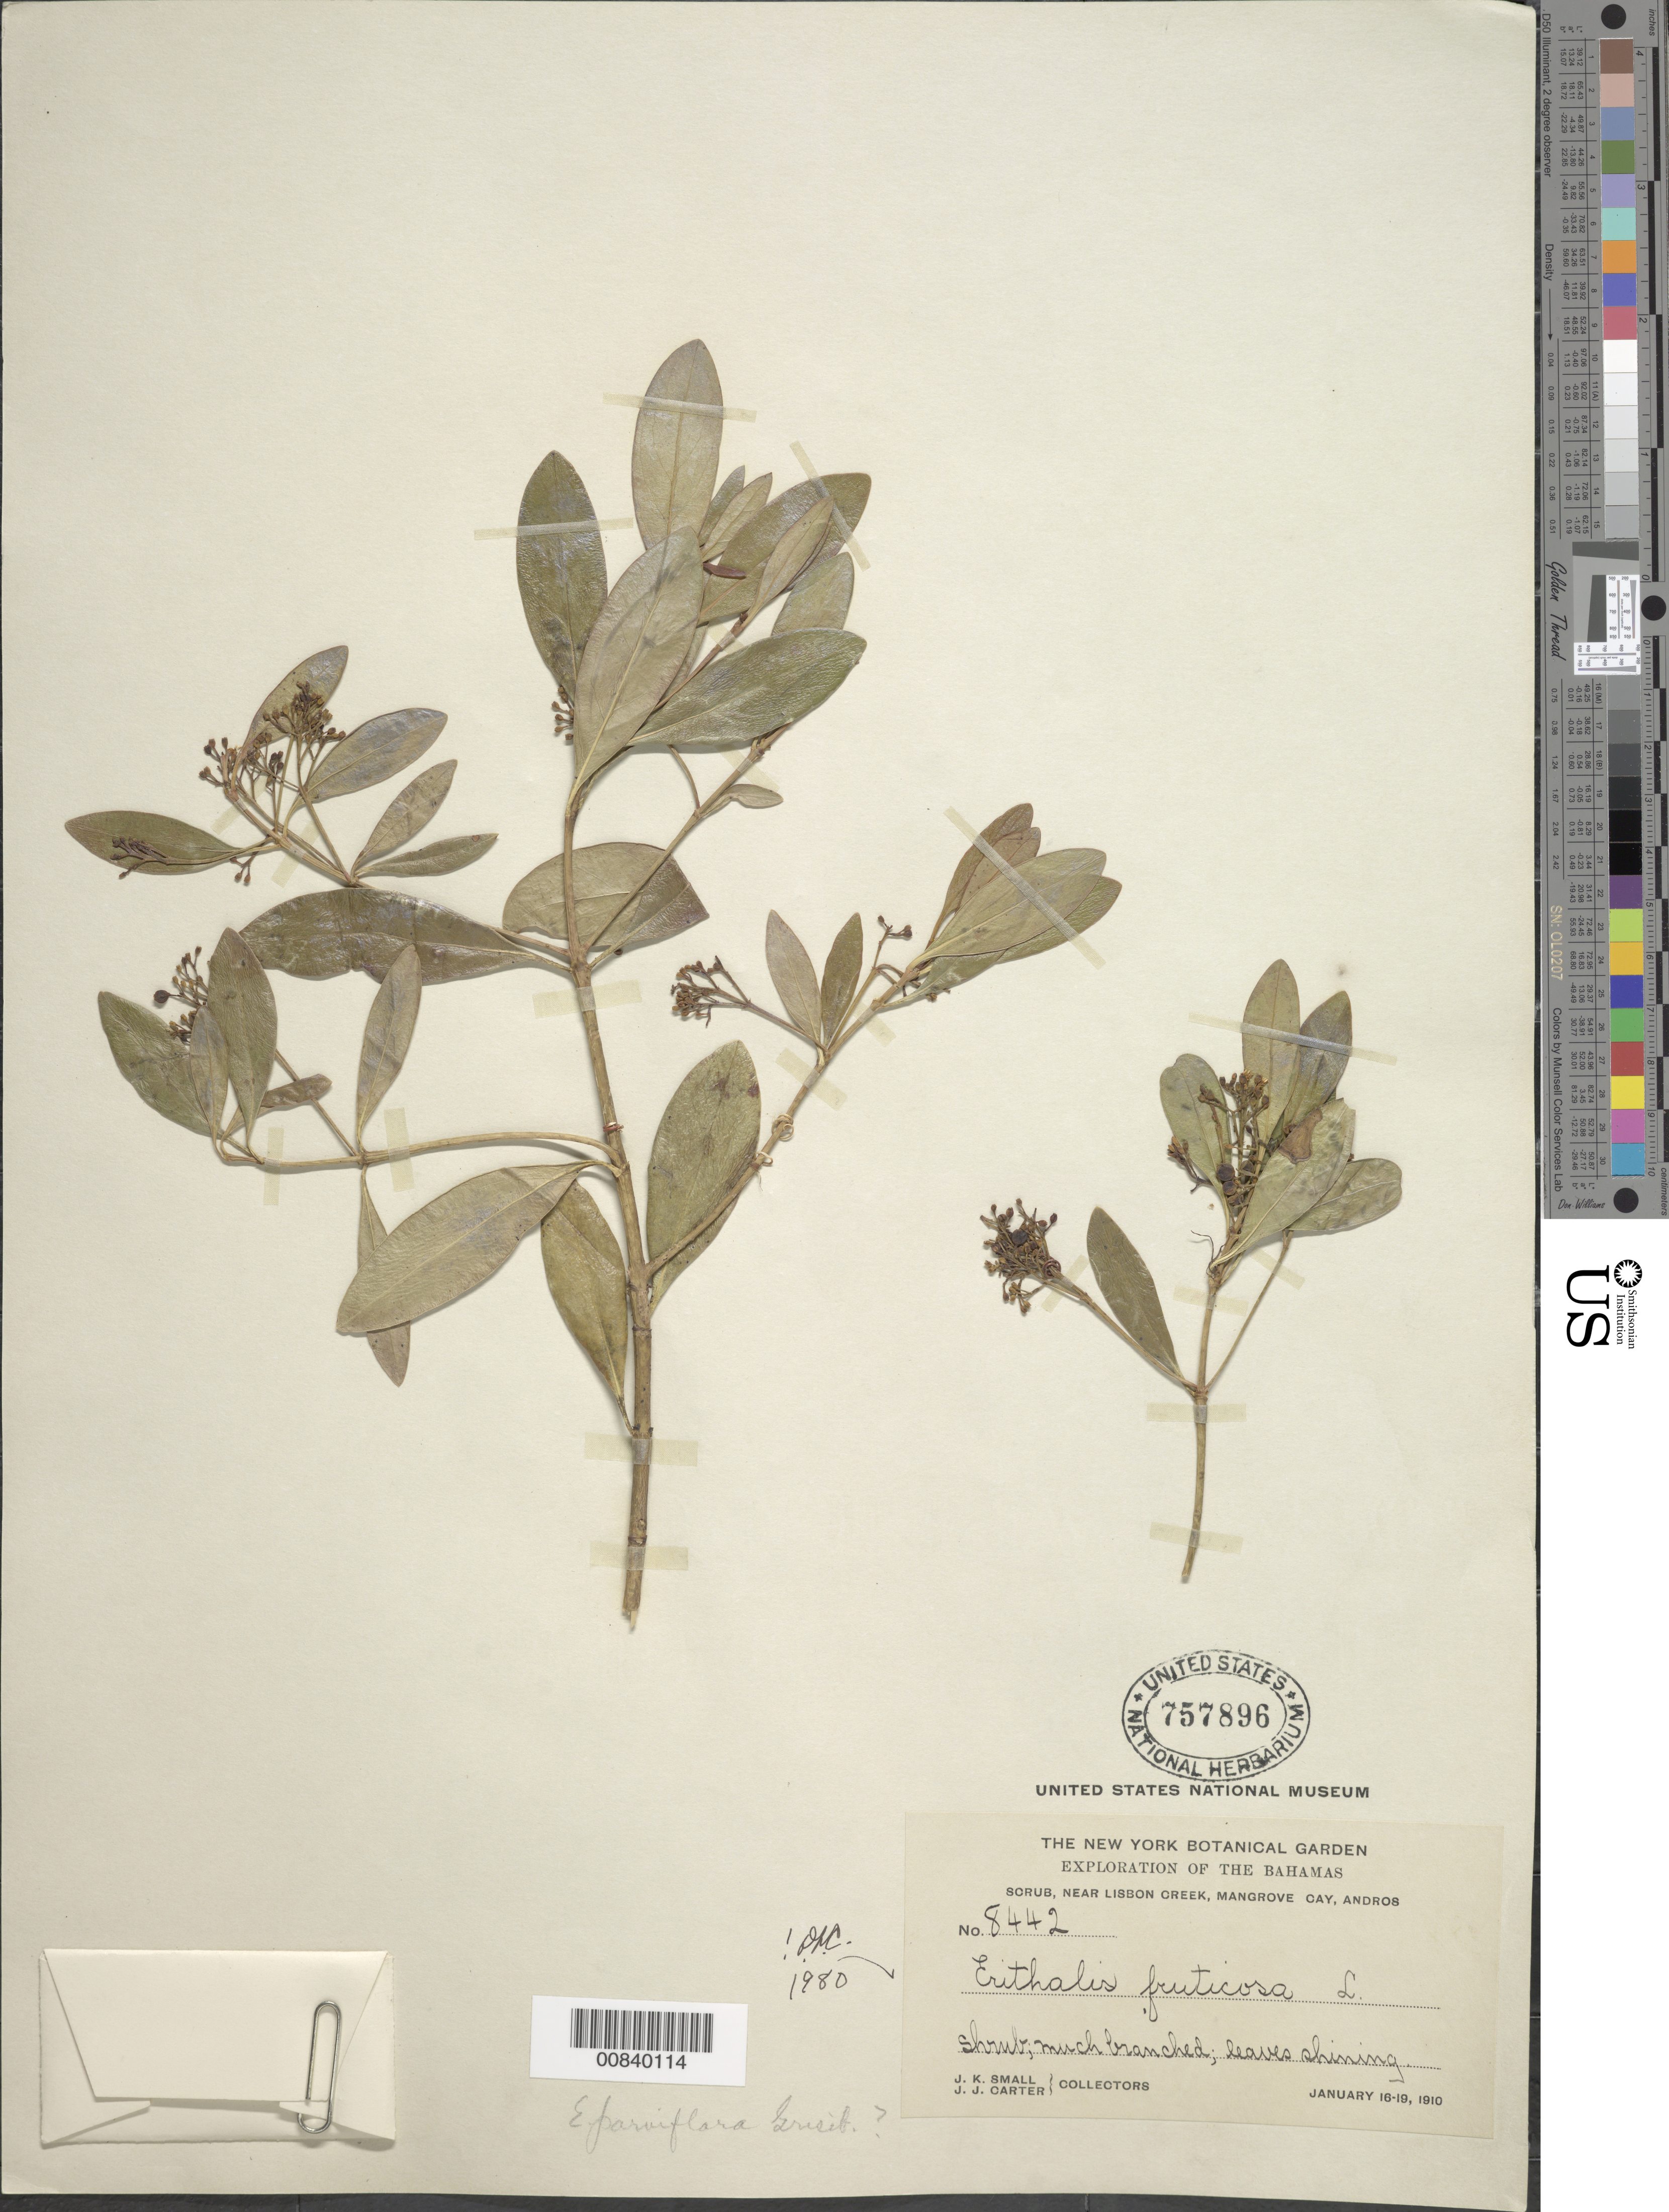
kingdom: Plantae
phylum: Tracheophyta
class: Magnoliopsida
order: Gentianales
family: Rubiaceae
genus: Erithalis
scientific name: Erithalis fruticosa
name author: L.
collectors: J. K. Small & J. J. Carter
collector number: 8442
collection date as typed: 16 Jan 1910 to 19 Jan 1910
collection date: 1910-01-16/1910-01-19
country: Bahamas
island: Andros I.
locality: Andros. Near Lisbon Creek, Mangrove Cay.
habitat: Scrub near creek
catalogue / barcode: US 757896